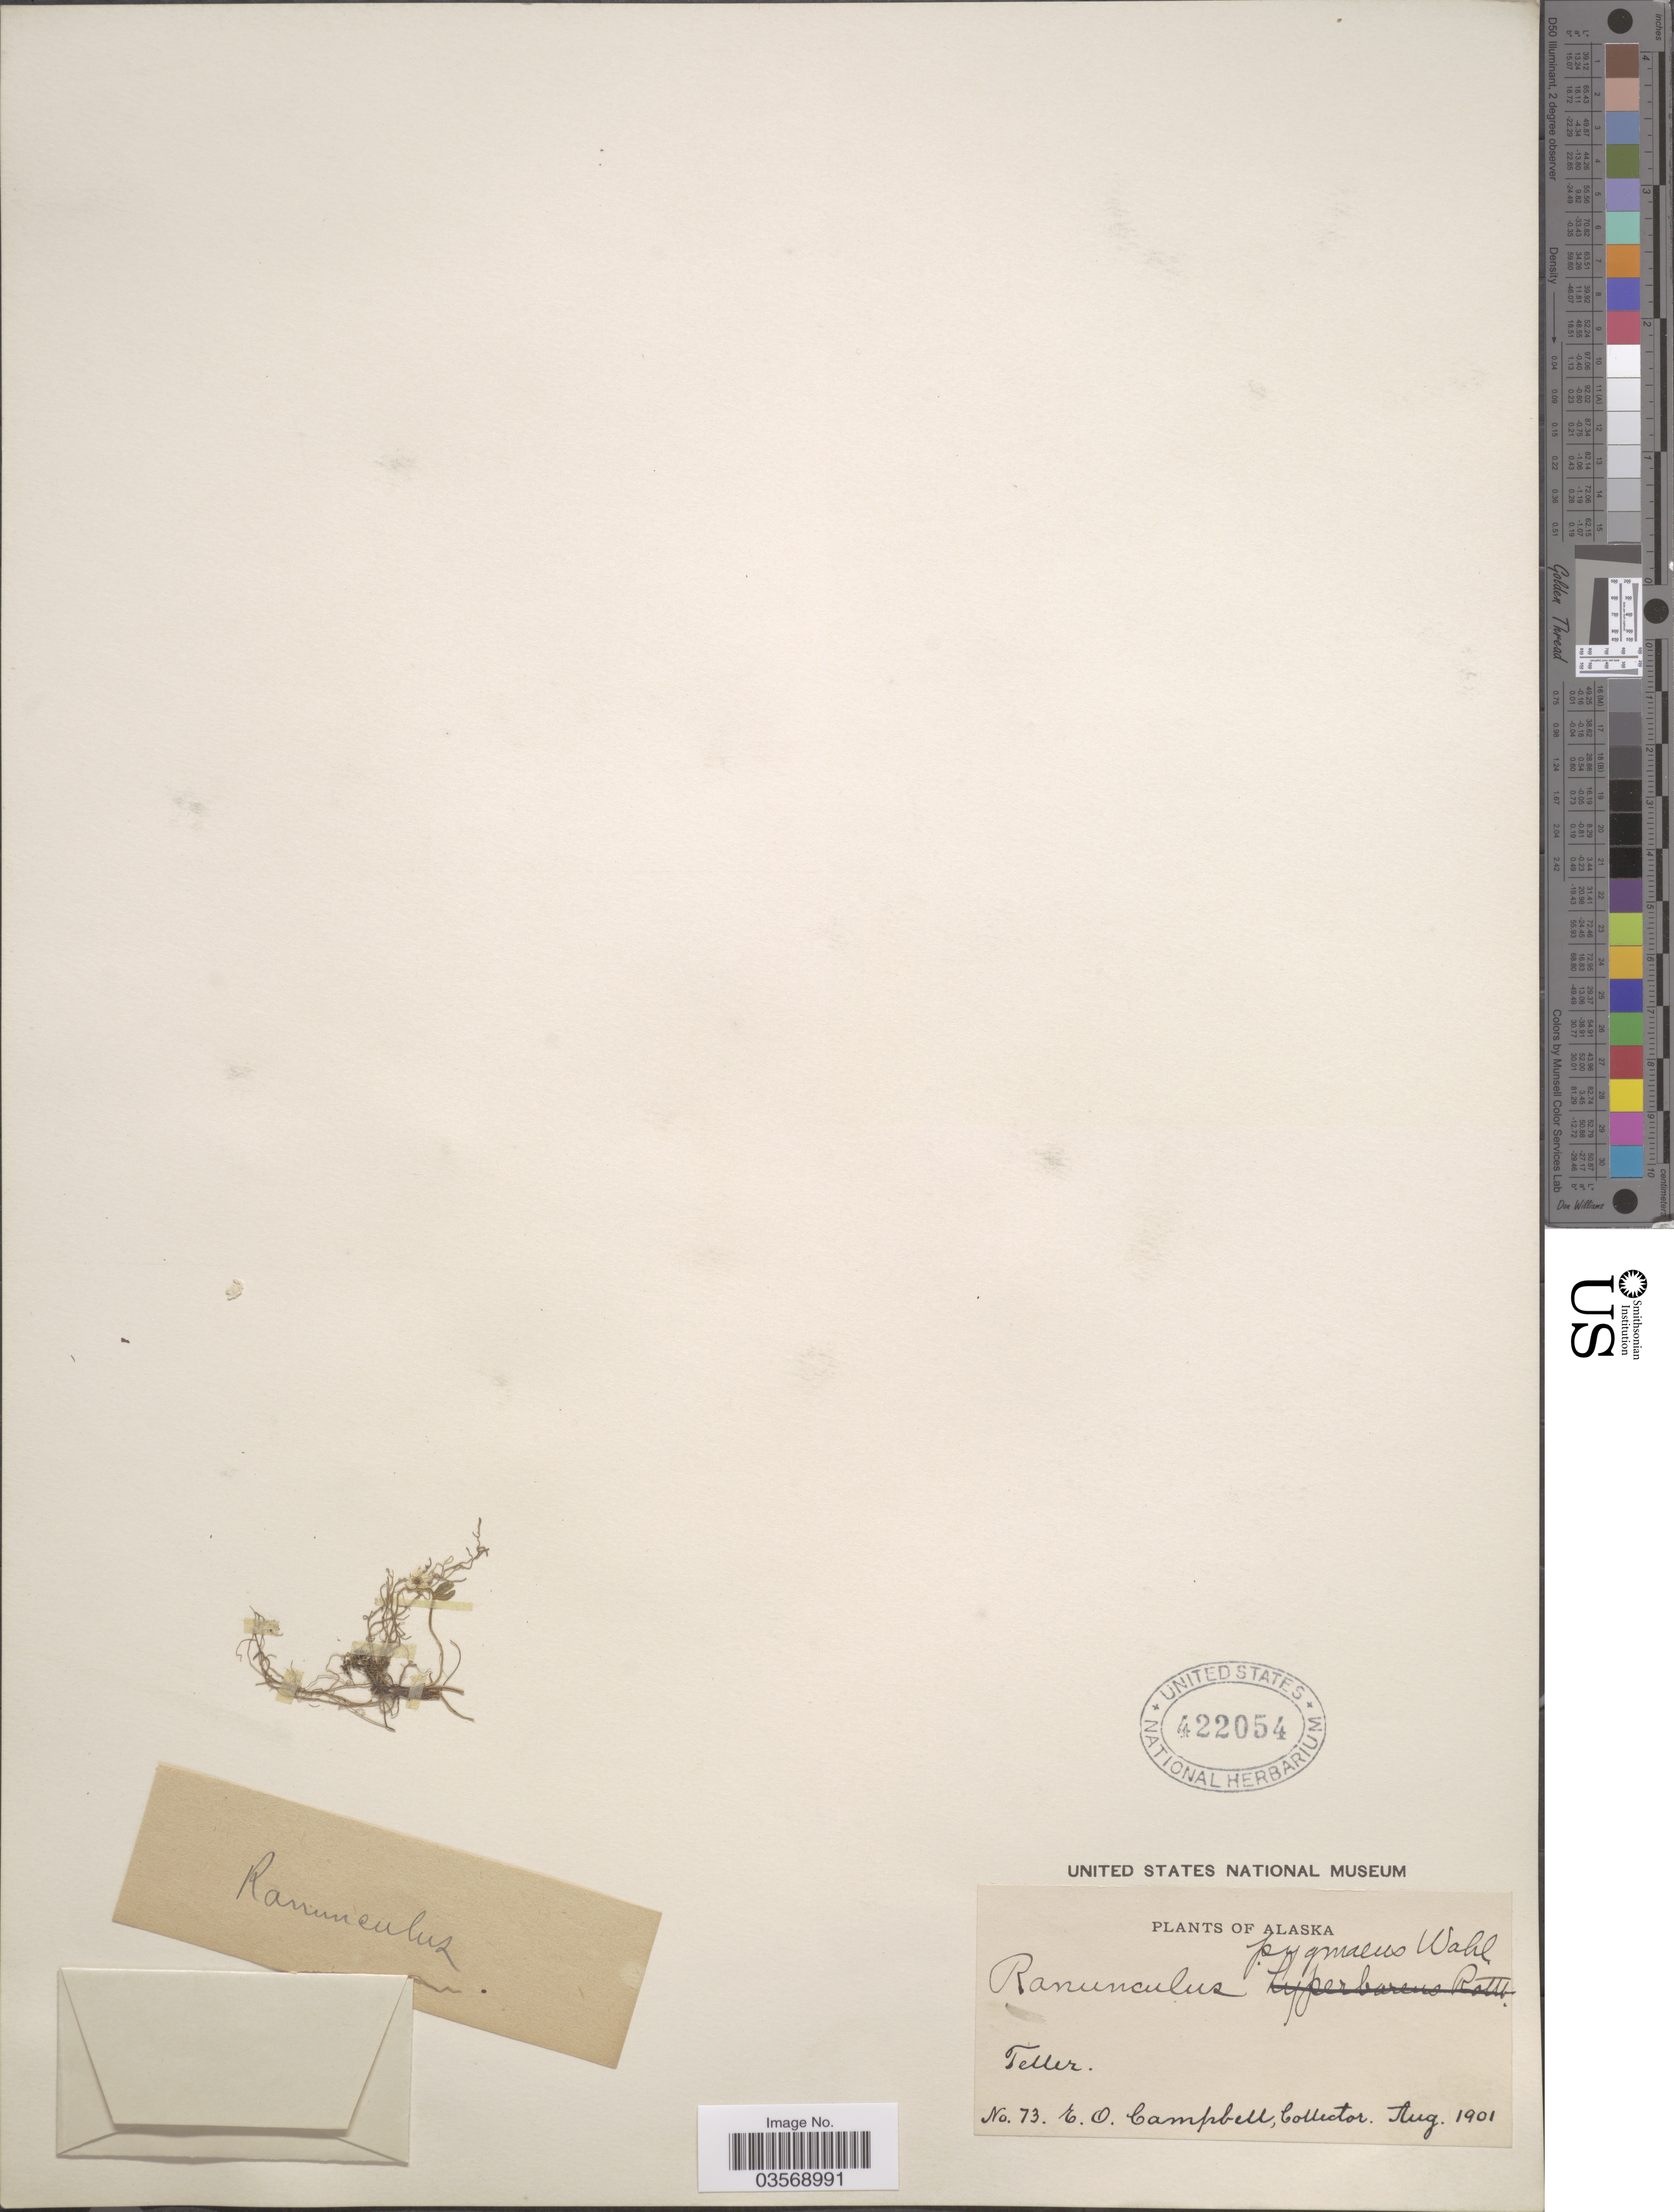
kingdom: Plantae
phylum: Tracheophyta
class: Magnoliopsida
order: Ranunculales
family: Ranunculaceae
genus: Ranunculus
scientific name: Ranunculus pygmaeus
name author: Wahlenb.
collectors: E. Campbell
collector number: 73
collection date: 1901-08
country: United States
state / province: Alaska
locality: Teller.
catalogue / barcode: US 422054